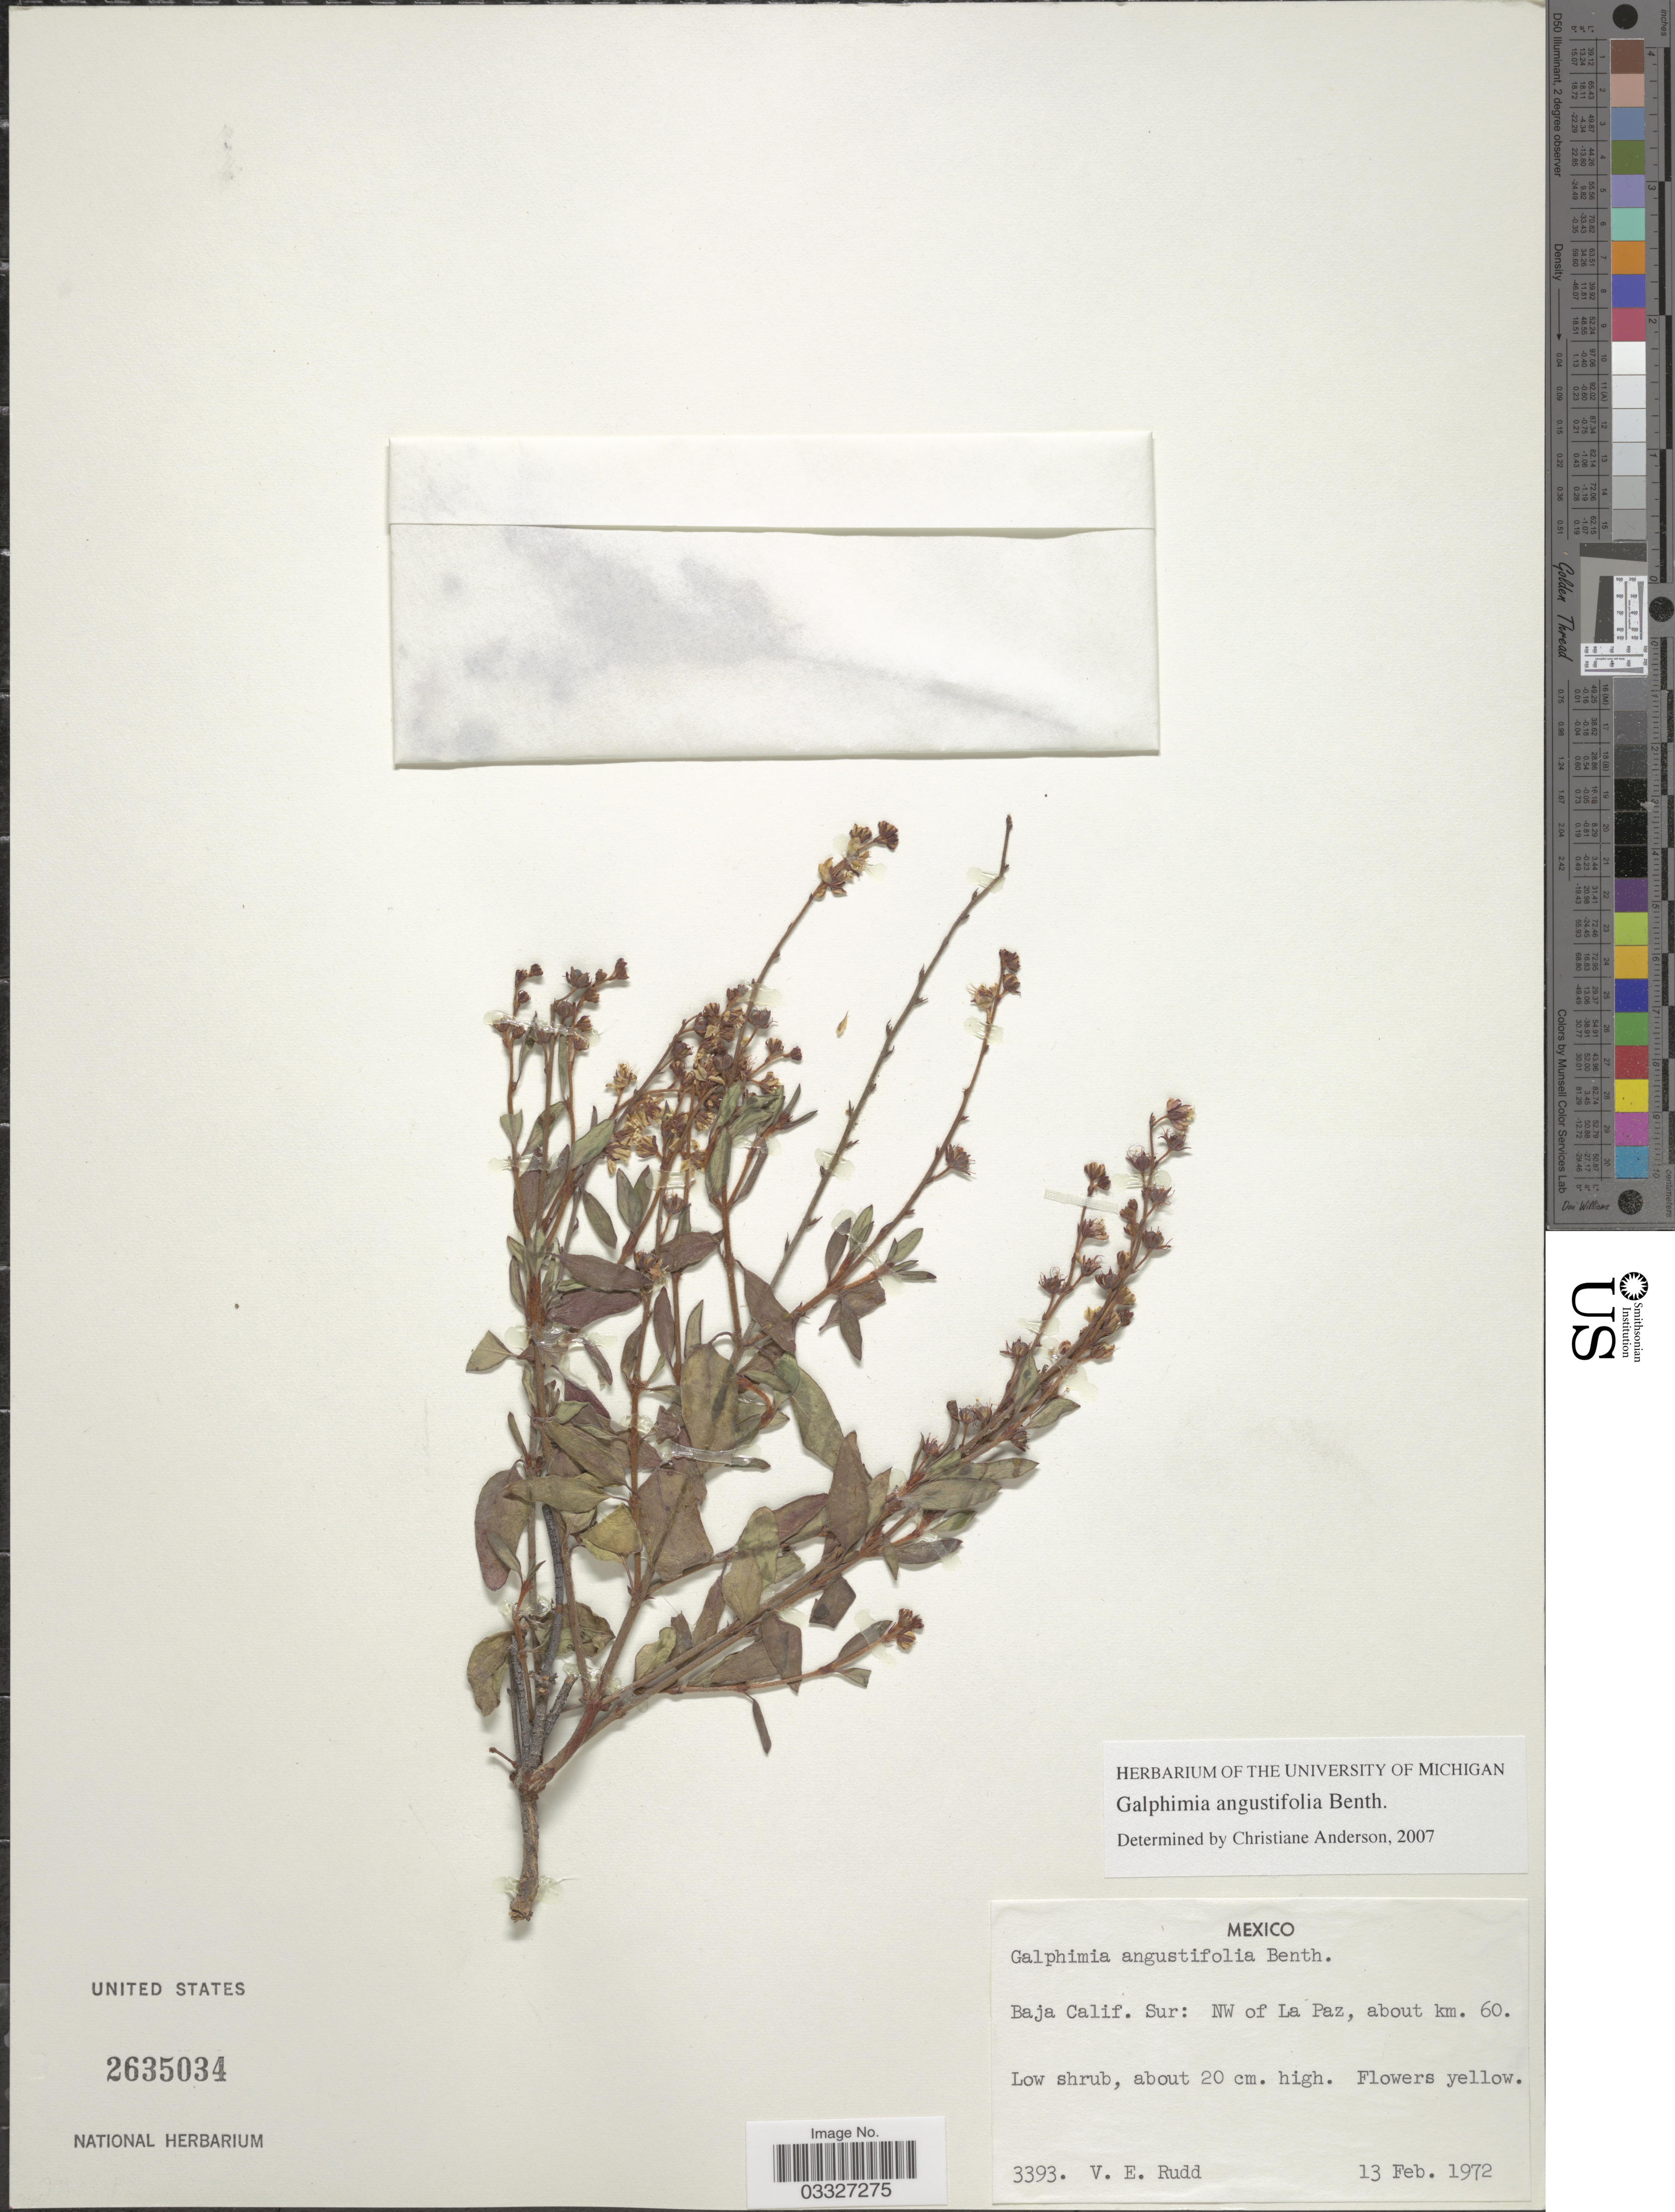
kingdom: Plantae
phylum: Tracheophyta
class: Magnoliopsida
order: Malpighiales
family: Malpighiaceae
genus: Galphimia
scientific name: Galphimia angustifolia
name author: Benth.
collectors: V. E. Rudd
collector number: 3393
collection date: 1972-02-13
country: Mexico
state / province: Baja California Sur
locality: NW of La Paz, about km. 60.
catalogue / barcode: US 2635034